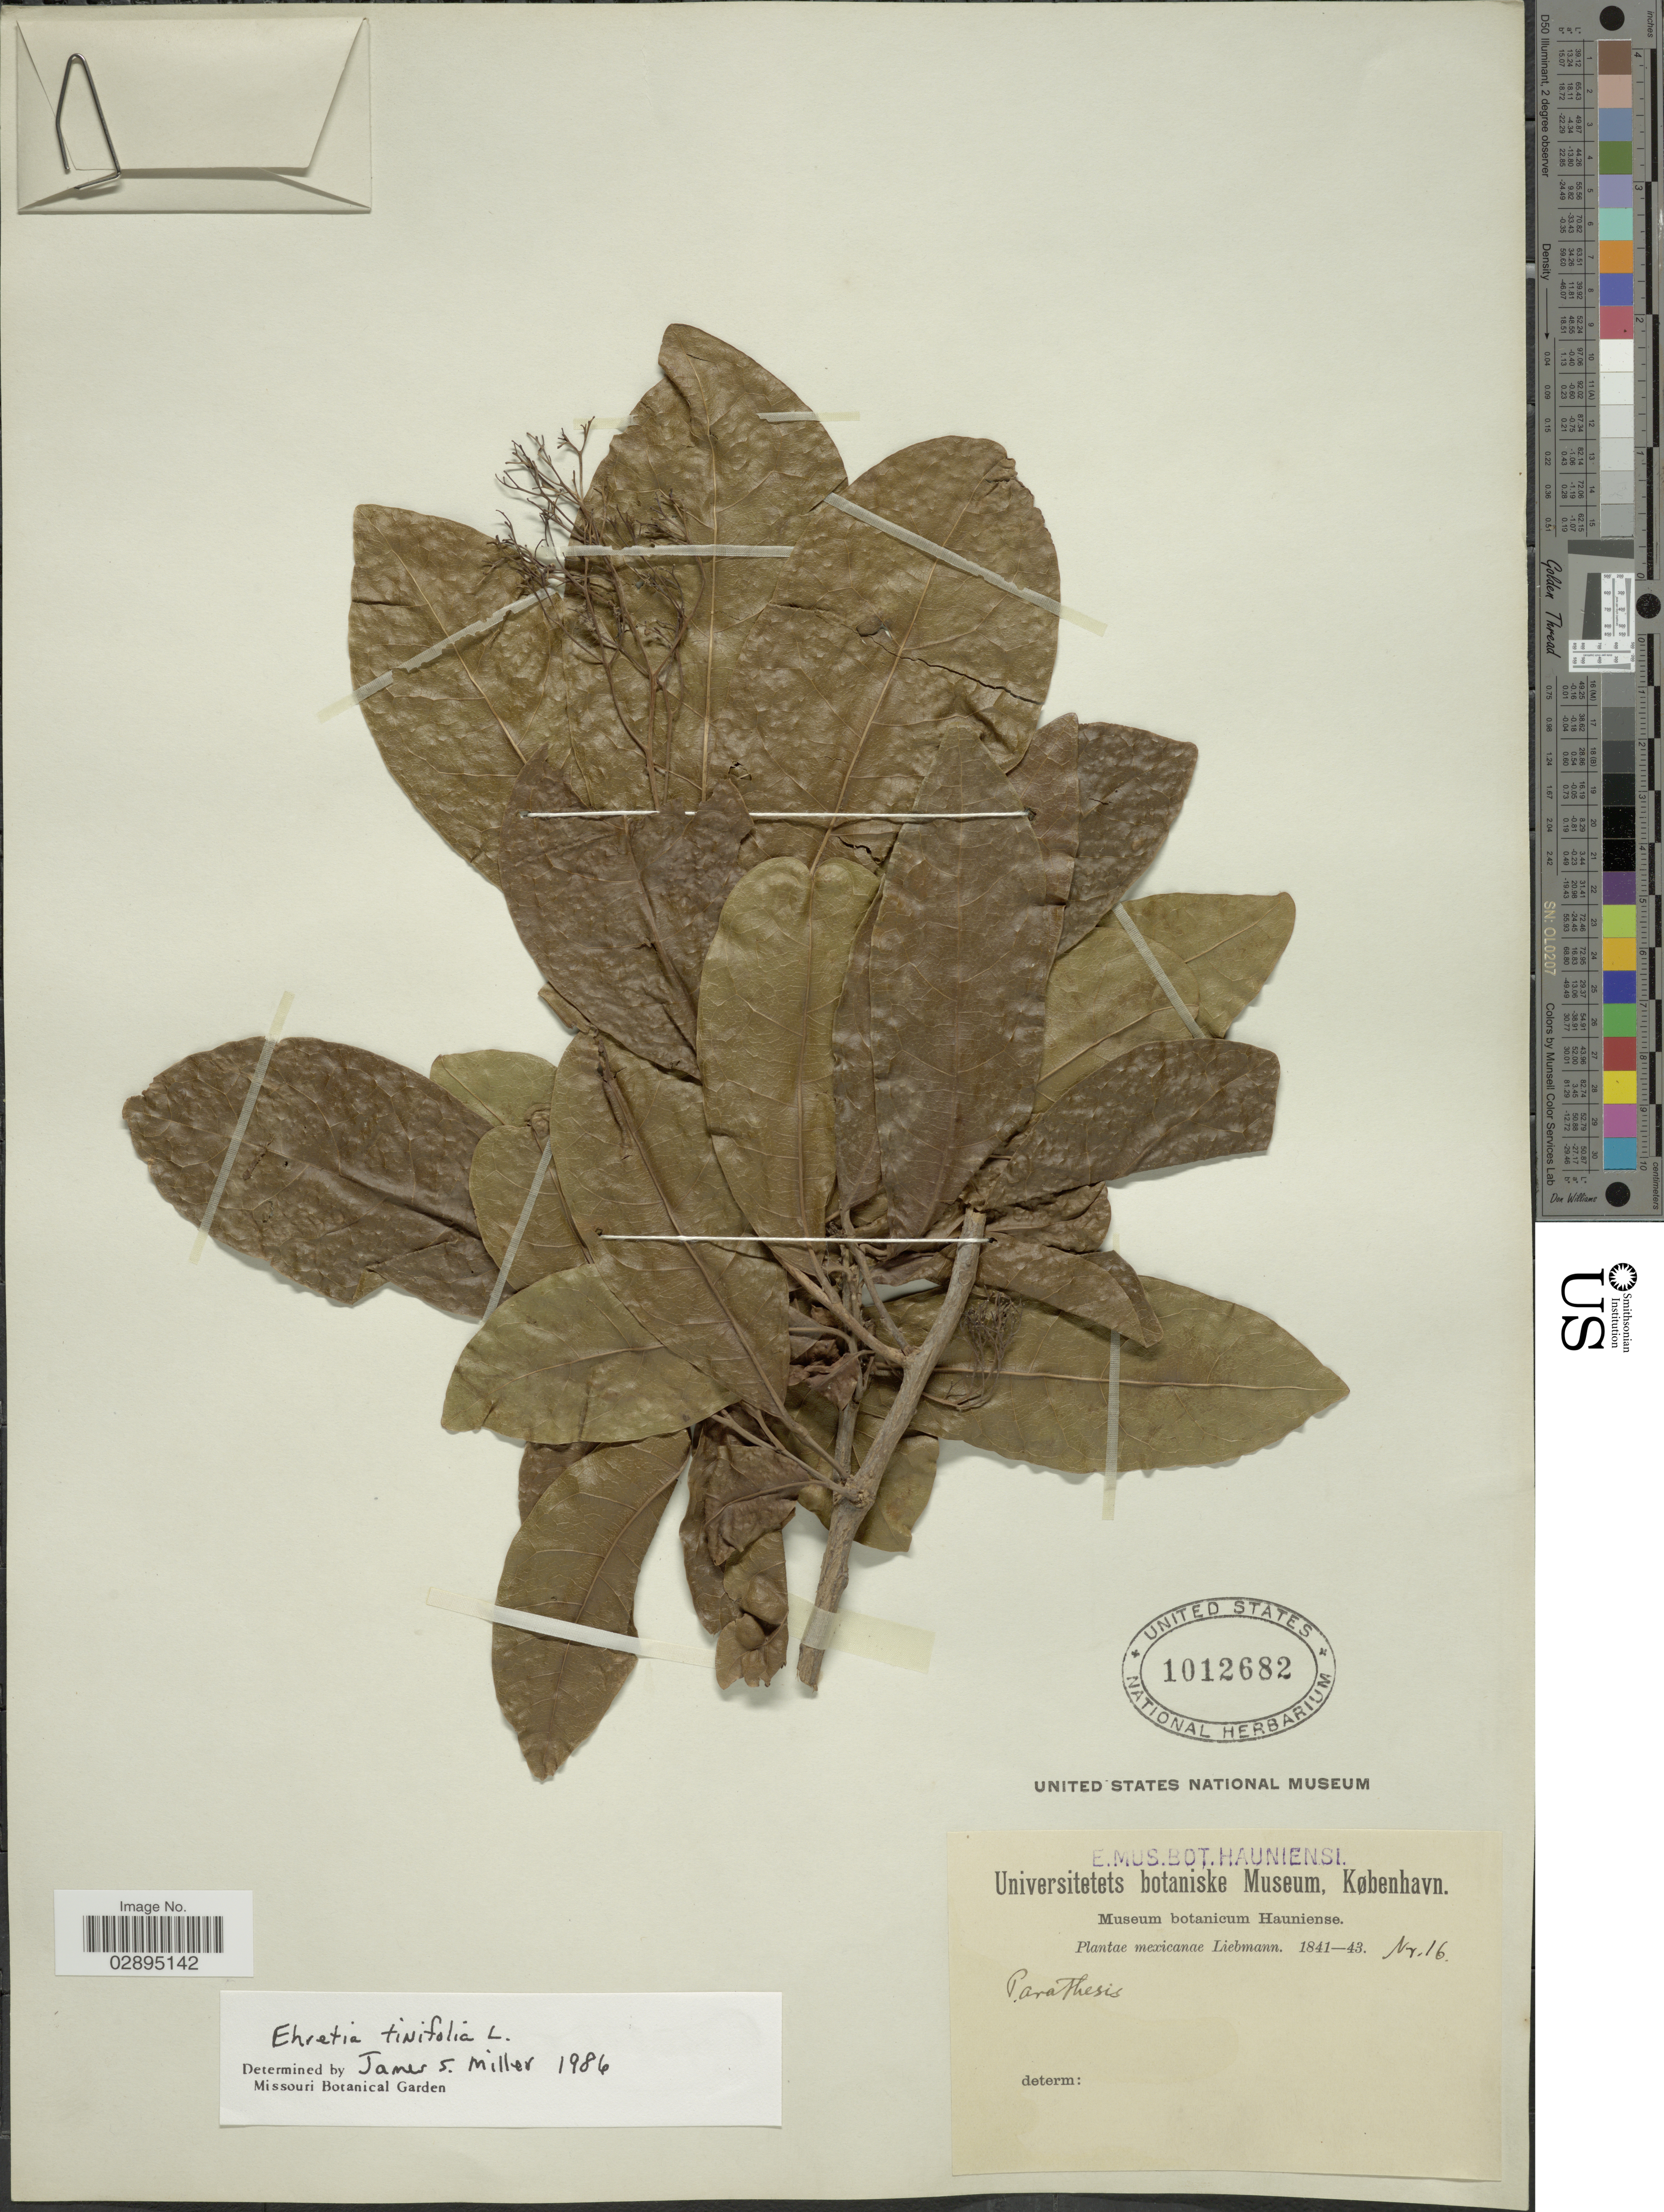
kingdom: Plantae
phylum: Tracheophyta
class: Magnoliopsida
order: Boraginales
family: Ehretiaceae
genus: Ehretia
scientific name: Ehretia tinifolia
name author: L.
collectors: Liebmann, --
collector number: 16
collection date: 1841/1843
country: Mexico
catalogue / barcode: US 1012682